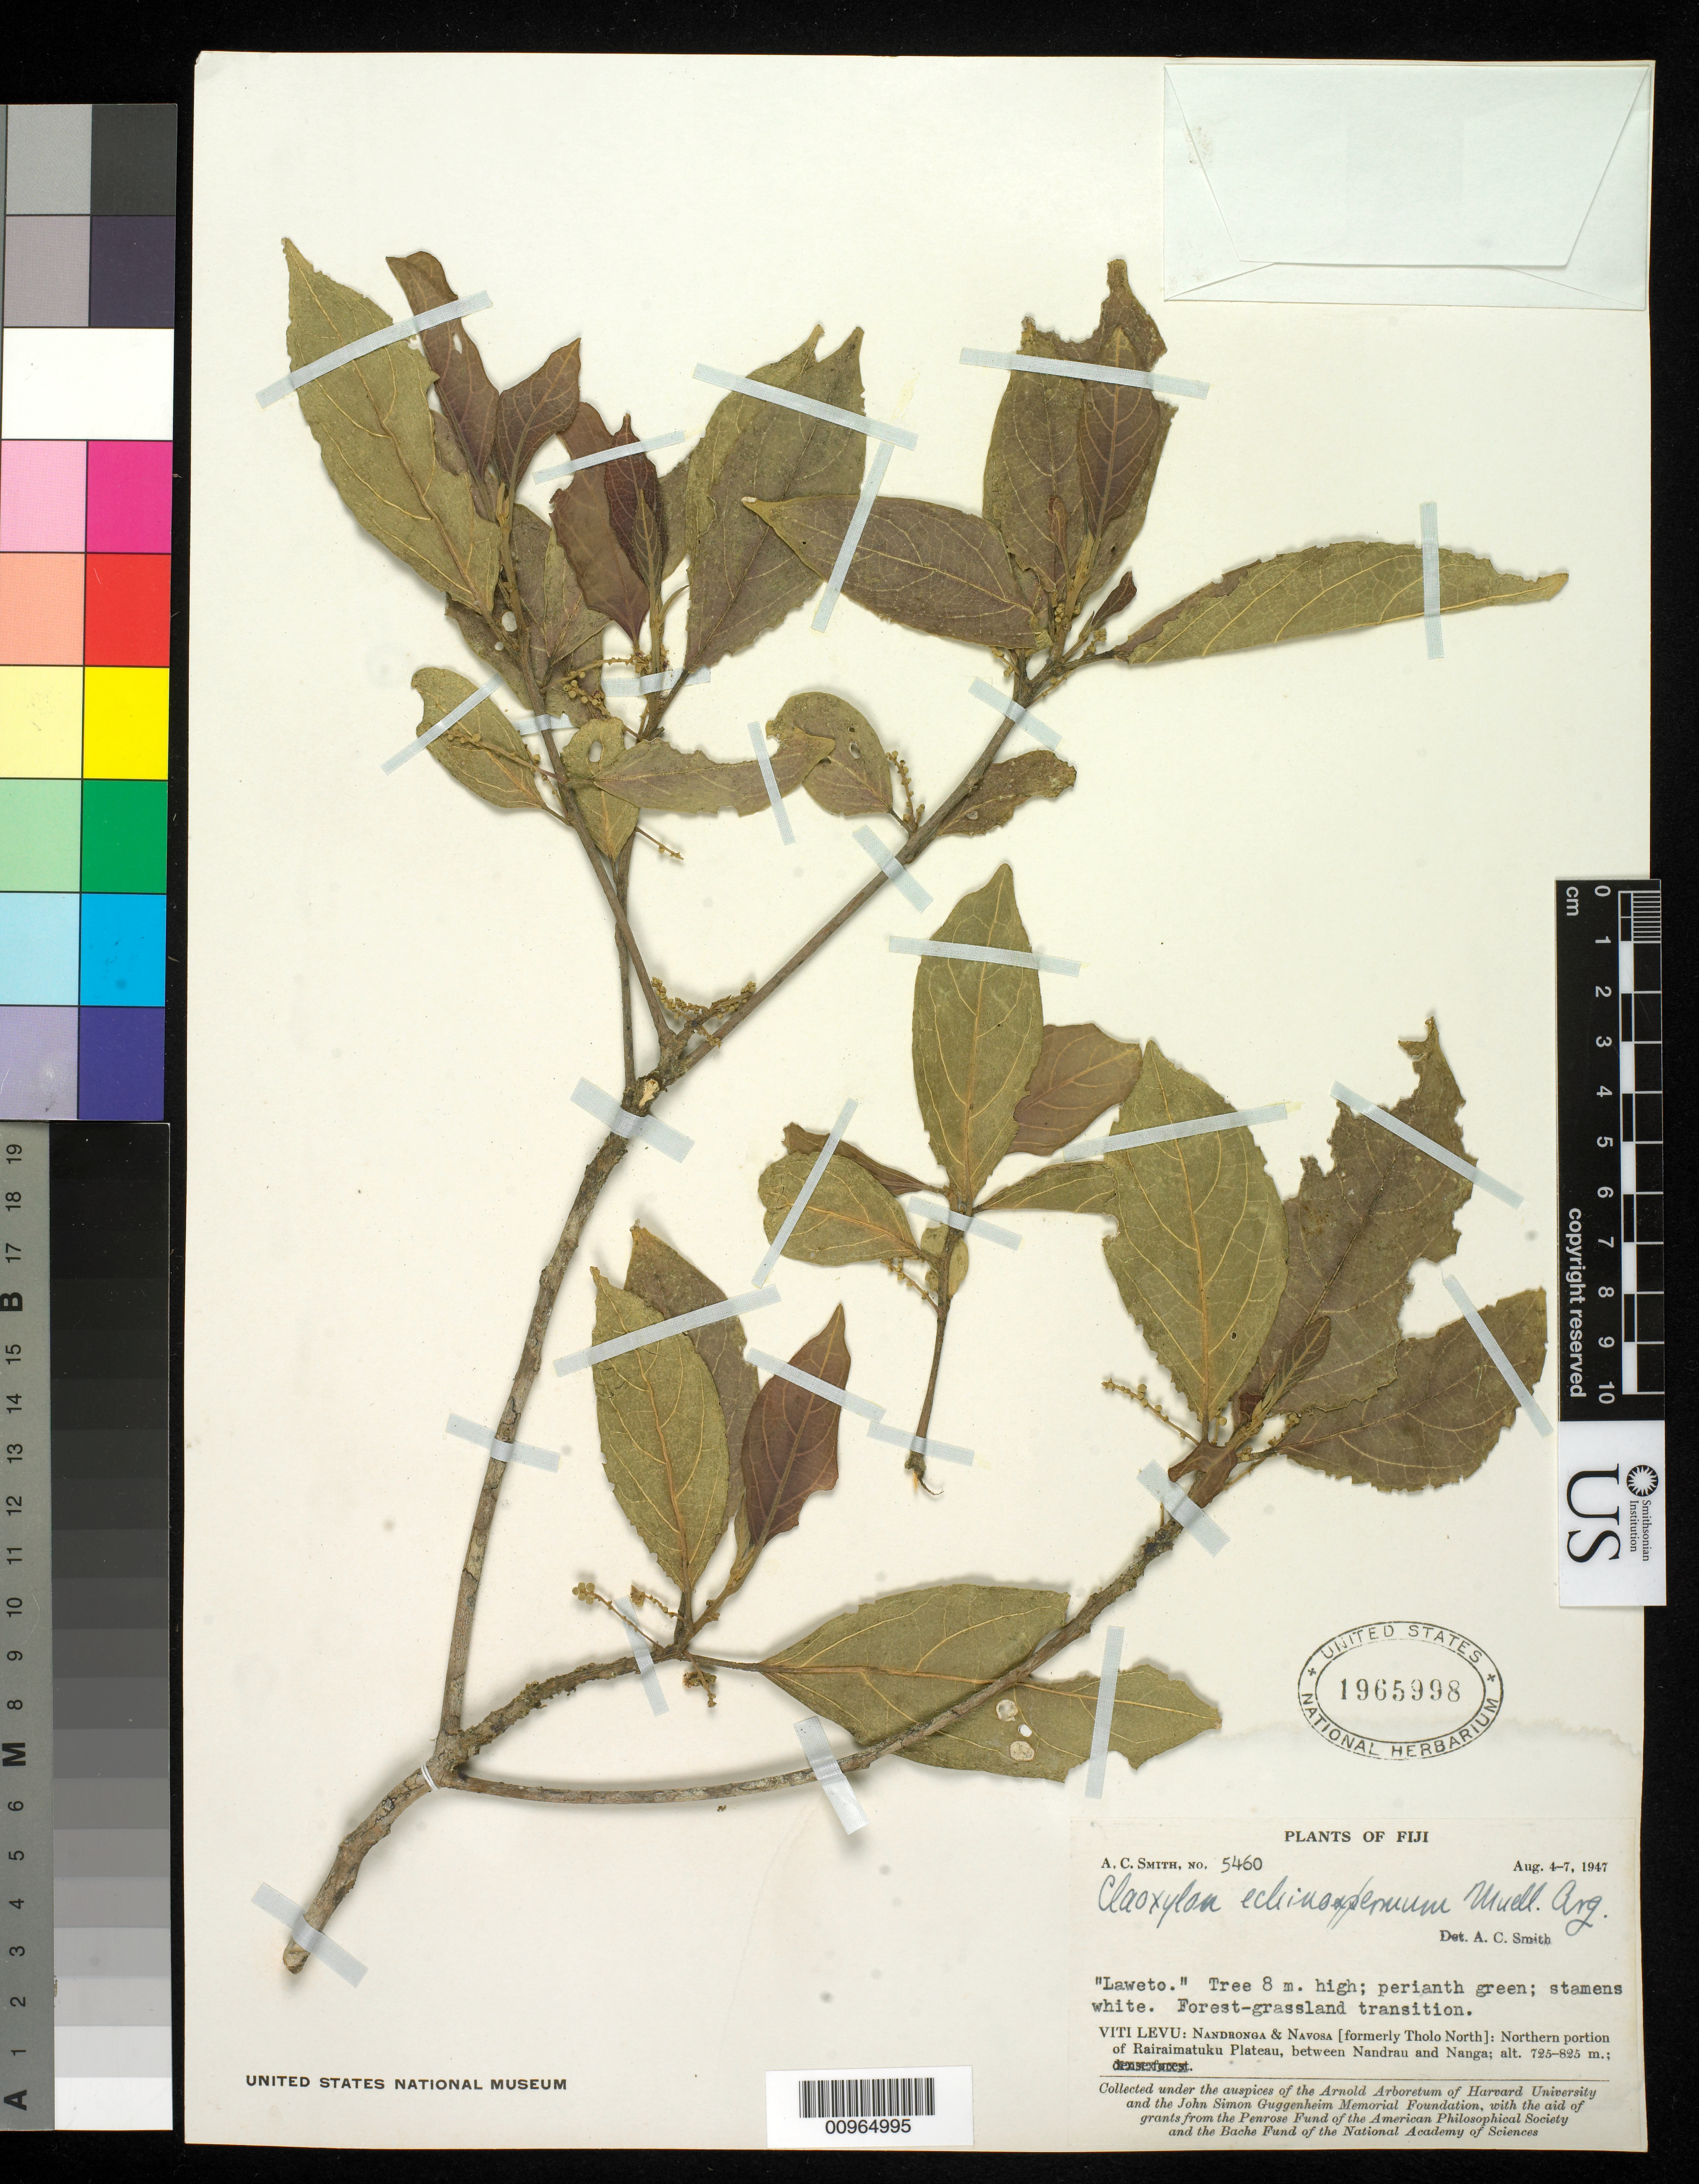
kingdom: Plantae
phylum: Tracheophyta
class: Magnoliopsida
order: Malpighiales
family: Euphorbiaceae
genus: Claoxylon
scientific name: Claoxylon echinospermum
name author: Müll. Arg.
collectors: C. A. Smith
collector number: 5460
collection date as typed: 04 Aug 1947 to 07 Aug 1947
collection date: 1947-08-04/1947-08-07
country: Fiji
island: Viti Levu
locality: Northern portion of Rairaimatuku plateau, between Nandrau and Nanga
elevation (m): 725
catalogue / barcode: US 1965998